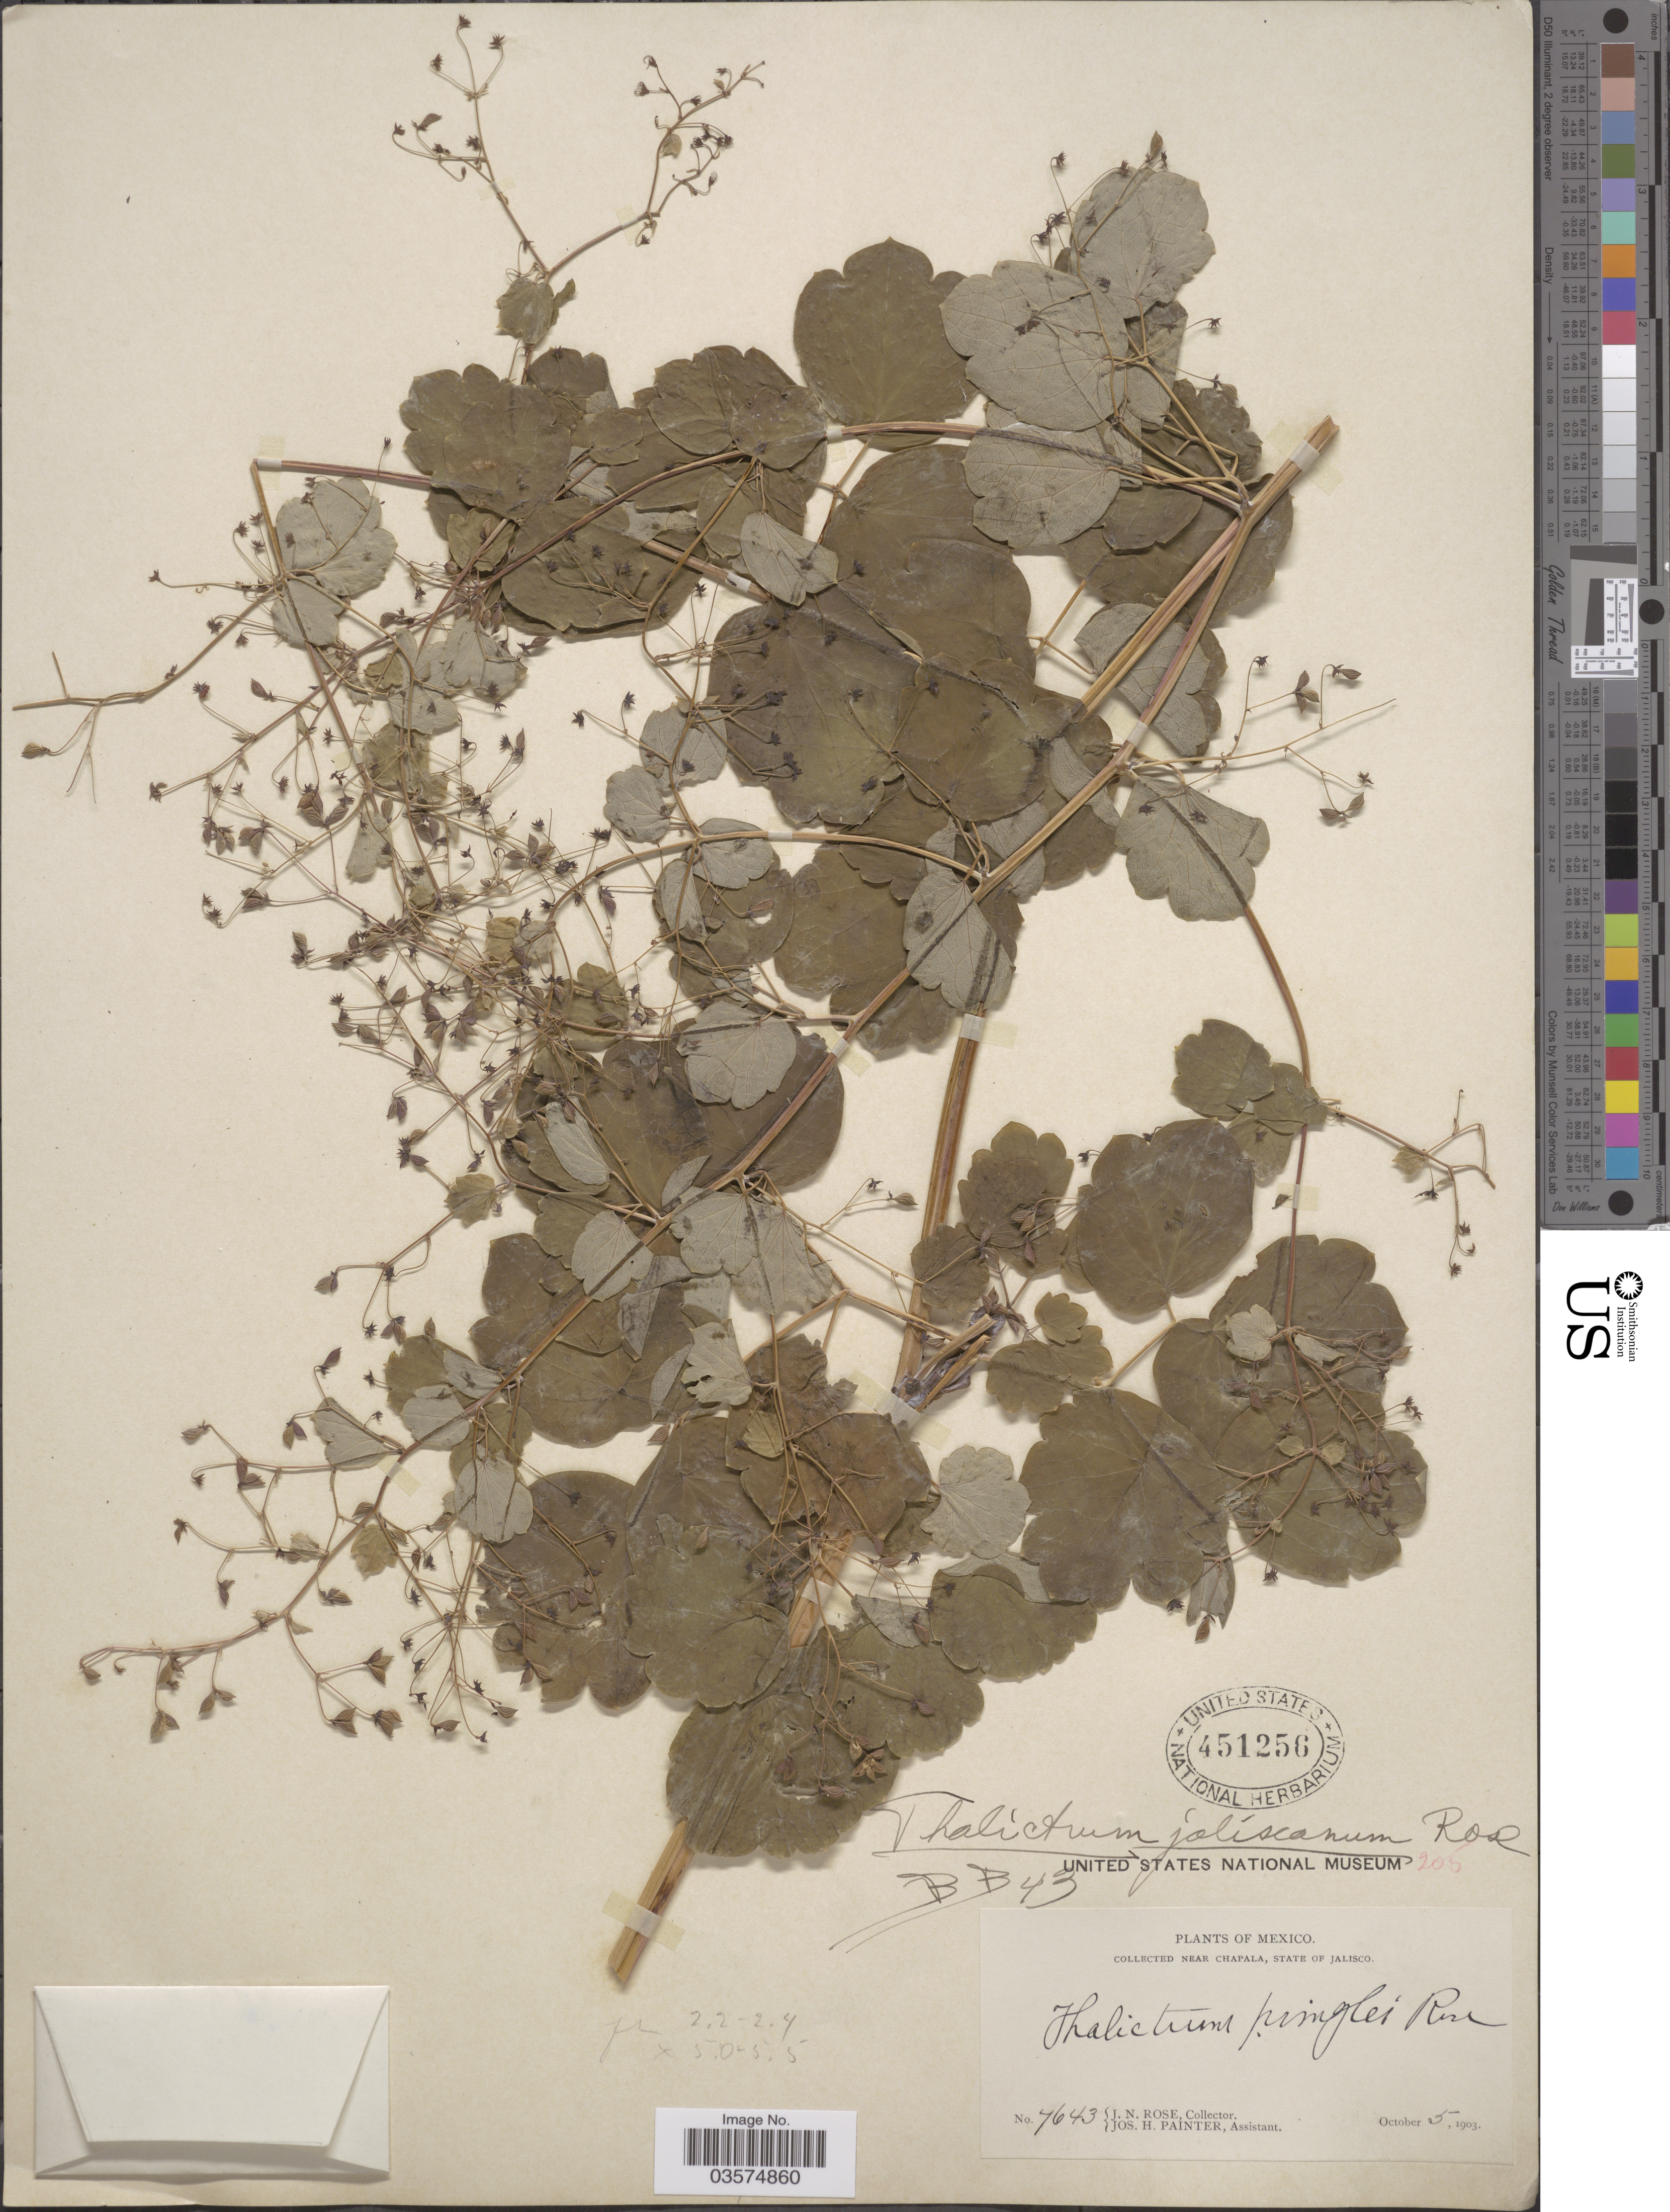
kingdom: Plantae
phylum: Tracheophyta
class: Magnoliopsida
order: Ranunculales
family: Ranunculaceae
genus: Thalictrum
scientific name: Thalictrum jaliscanum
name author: Rose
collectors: J. N. Rose & J. H. Painter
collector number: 4643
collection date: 1903-10-05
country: Mexico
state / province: Jalisco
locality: Near Chapala.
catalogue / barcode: US 451256